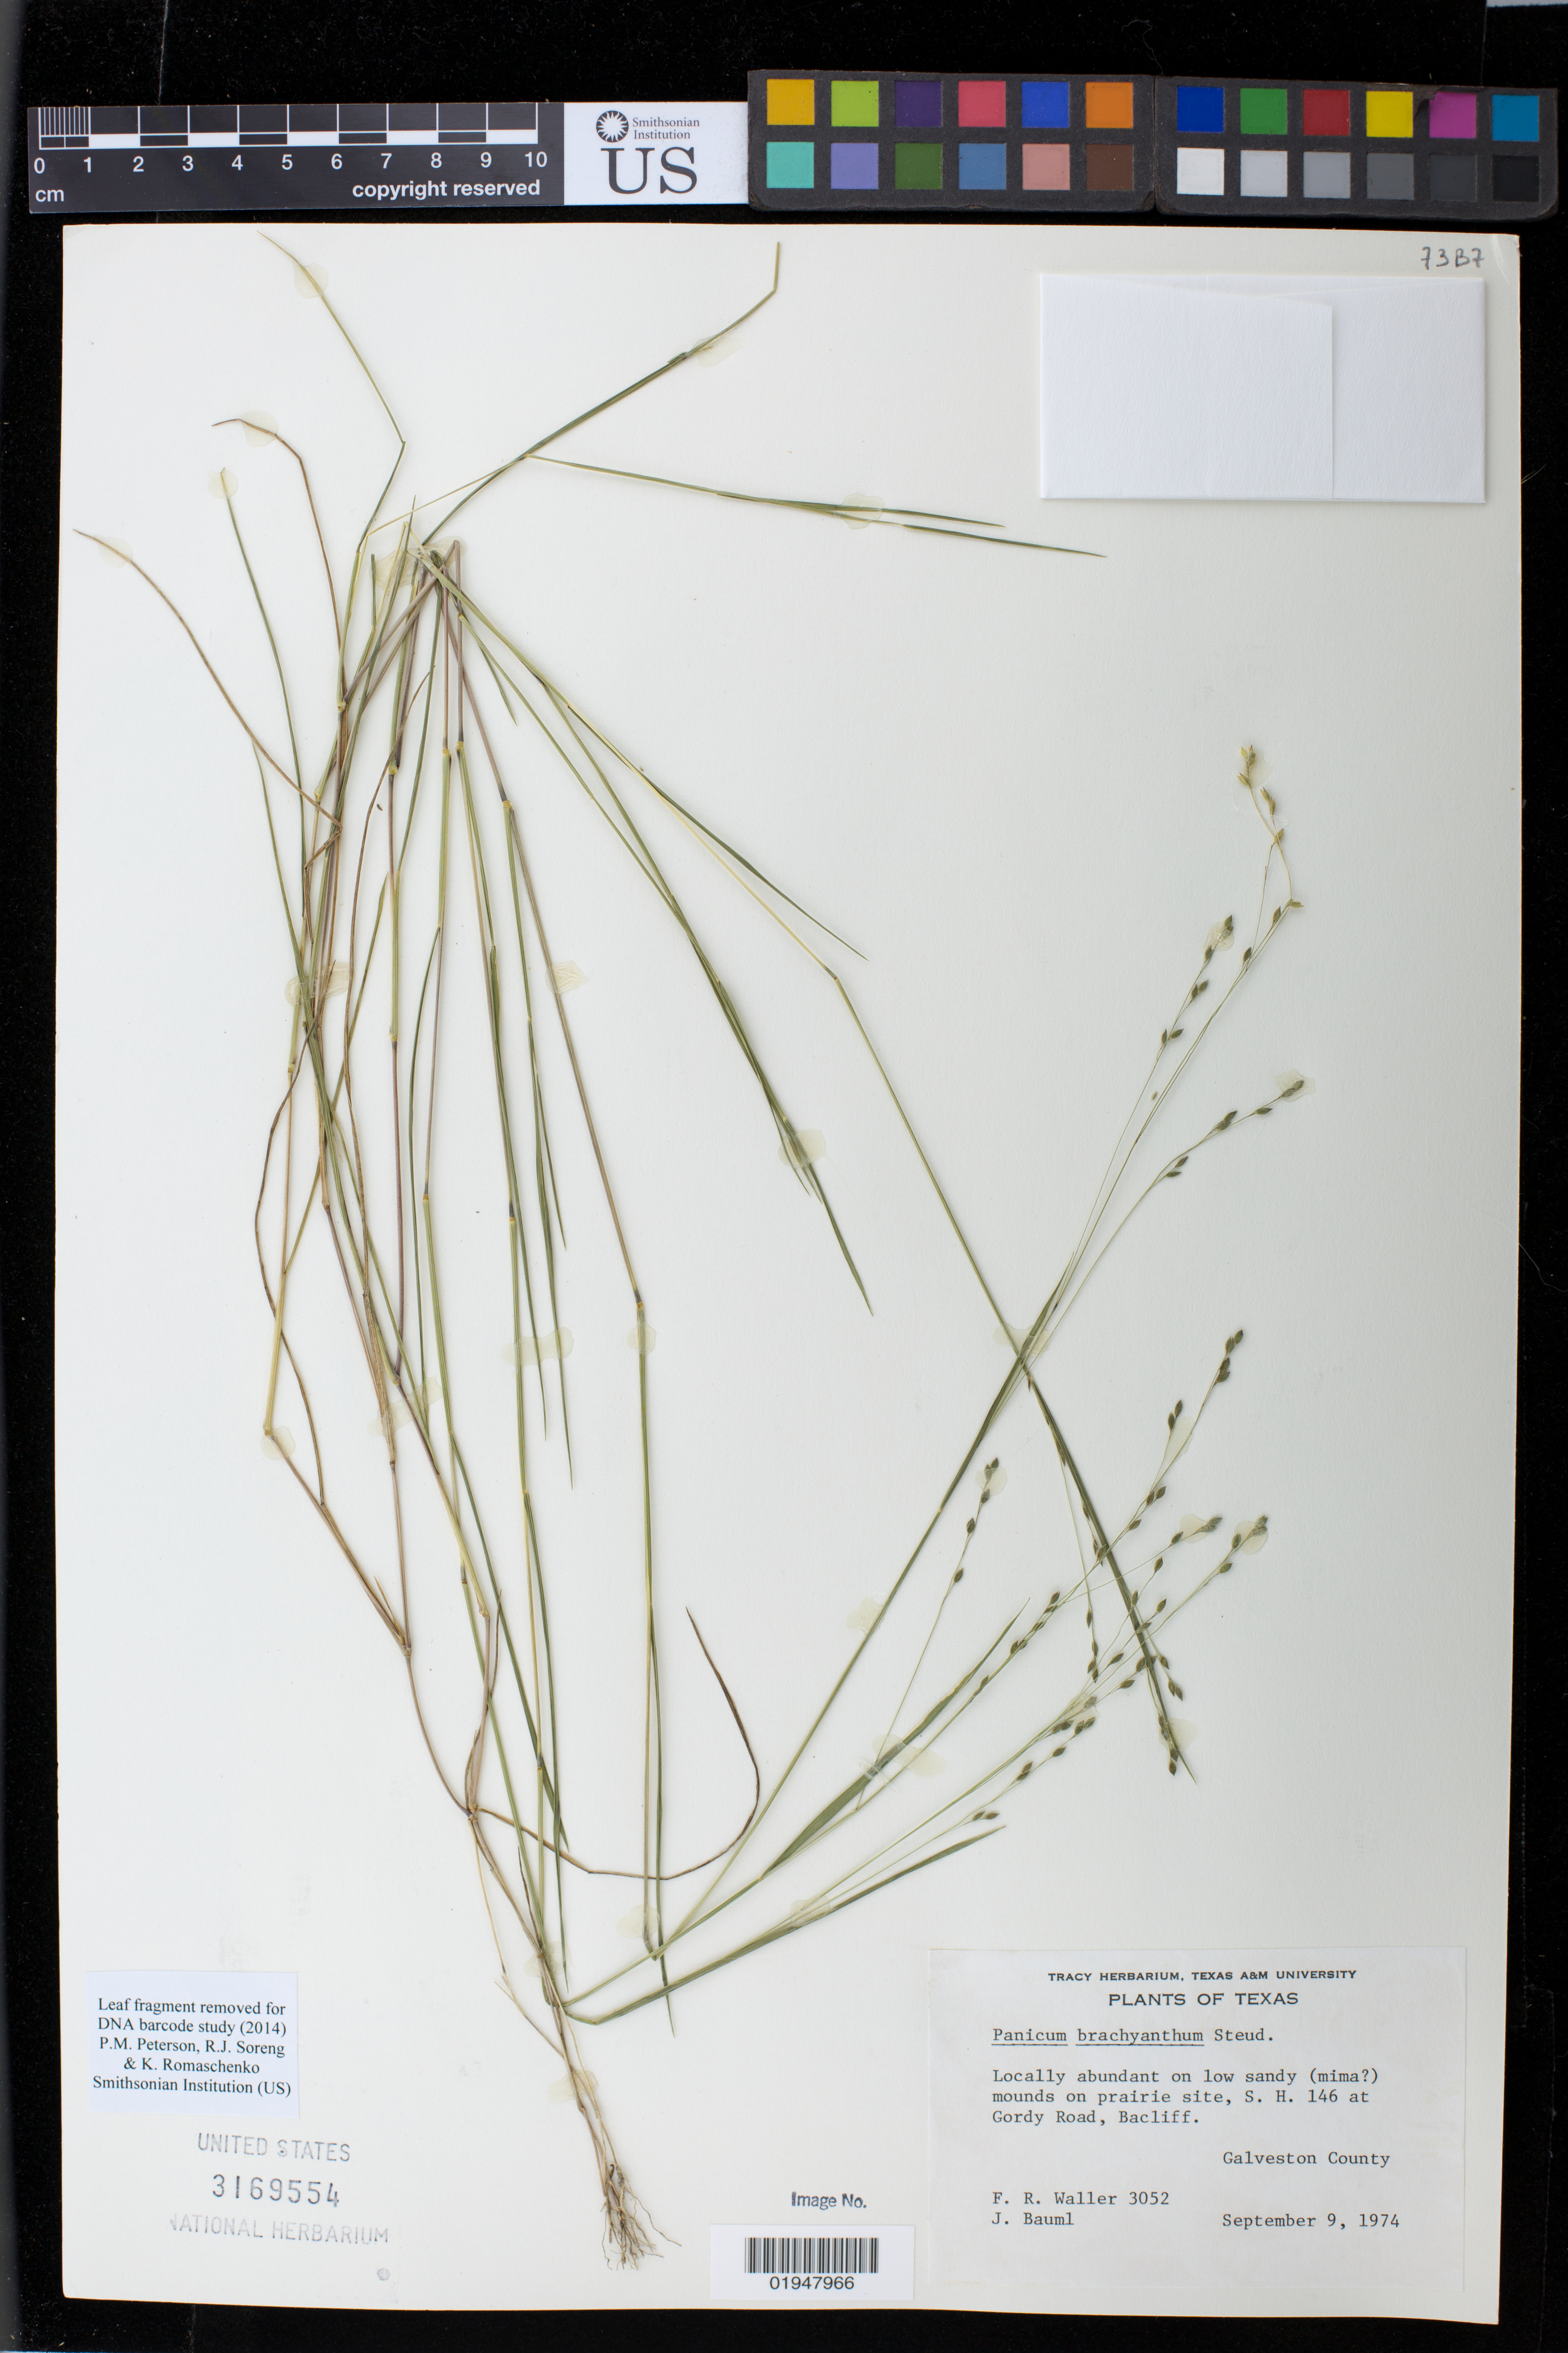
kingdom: Plantae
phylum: Tracheophyta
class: Liliopsida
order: Poales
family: Poaceae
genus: Panicum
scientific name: Panicum brachyanthum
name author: Steud.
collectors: F. R. Waller & J. Bauml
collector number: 3052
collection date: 1974-09-09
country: United States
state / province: Texas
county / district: Galveston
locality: S. H. 146 at Gordy Road, Bacliff.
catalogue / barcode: US 3169554